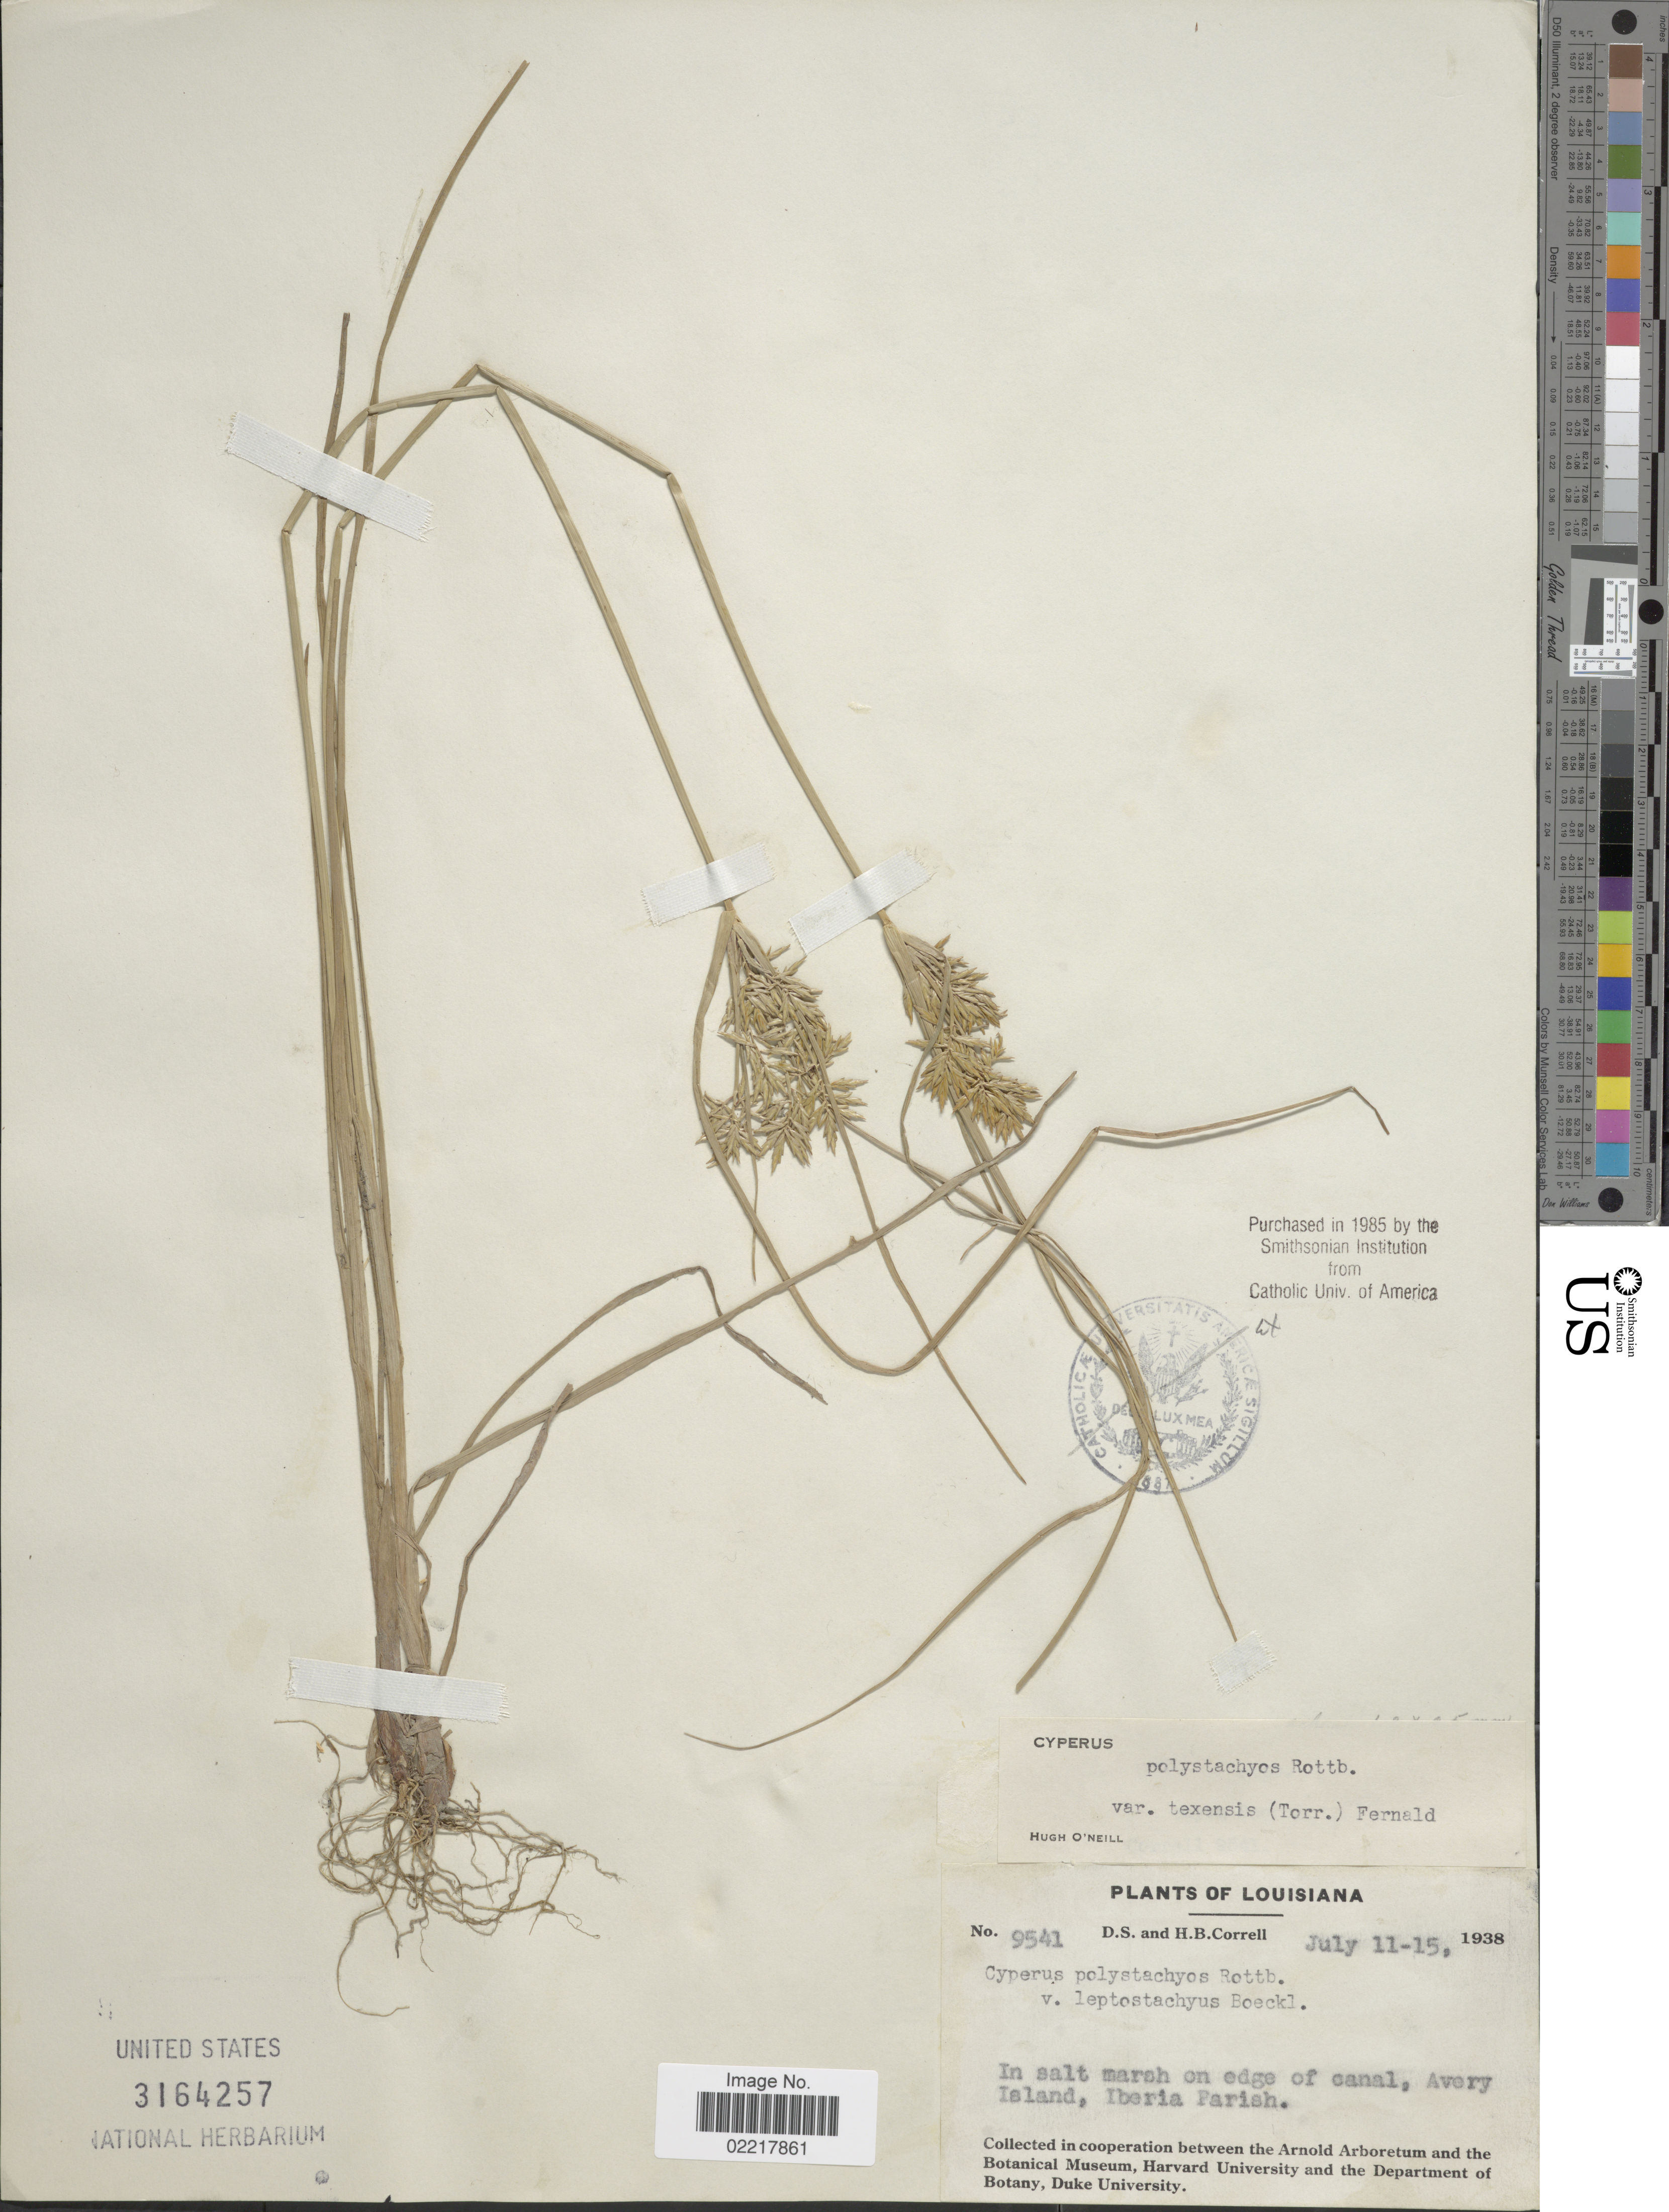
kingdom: Plantae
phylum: Tracheophyta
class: Liliopsida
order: Poales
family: Cyperaceae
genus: Cyperus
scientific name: Cyperus polystachyos var. texensis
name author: (Torr.) Fernald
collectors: D. S. Correll & H. Correll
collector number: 6541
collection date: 1938-07-11/1938-07-15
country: United States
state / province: Louisiana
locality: In salt marsh on edge of canal, Avery Island, Iberia Parish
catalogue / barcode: US 3164257